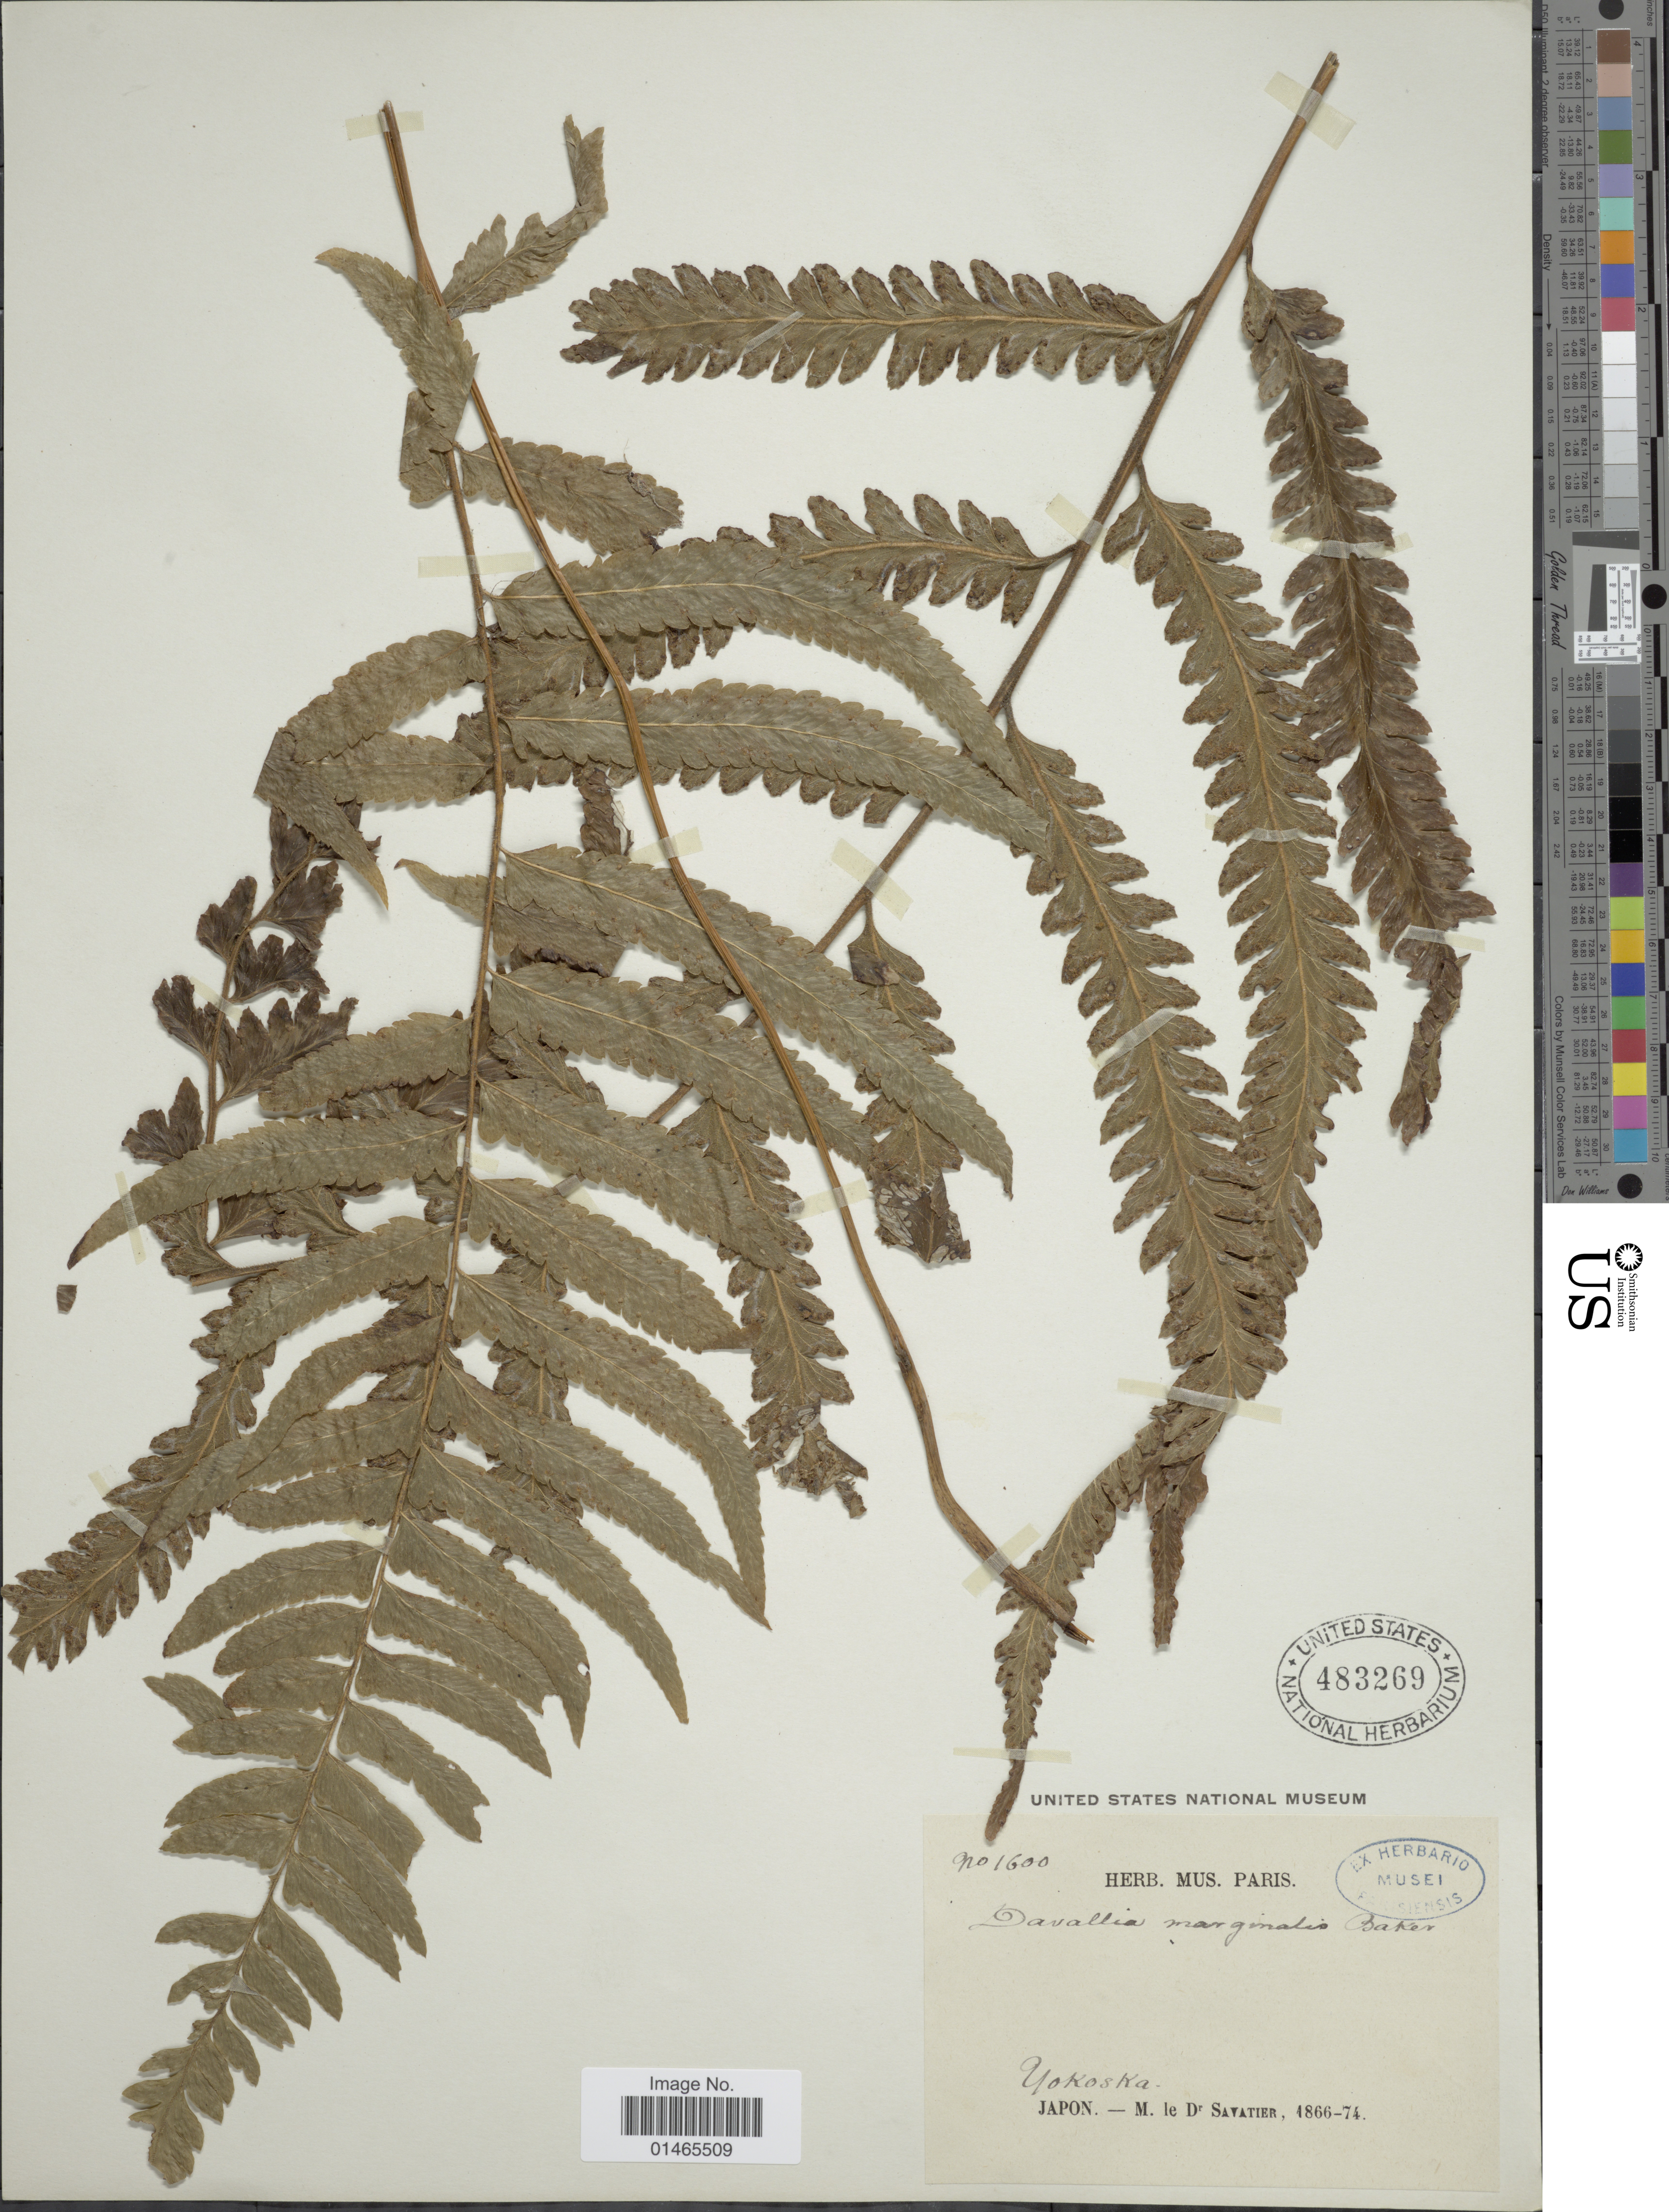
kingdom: Plantae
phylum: Tracheophyta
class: Polypodiopsida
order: Polypodiales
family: Dennstaedtiaceae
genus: Microlepia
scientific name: Microlepia marginata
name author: (Houtt.) C. Chr.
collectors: M. Savatier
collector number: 1600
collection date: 1866/1874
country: Japan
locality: Yokoska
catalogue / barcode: US 483269